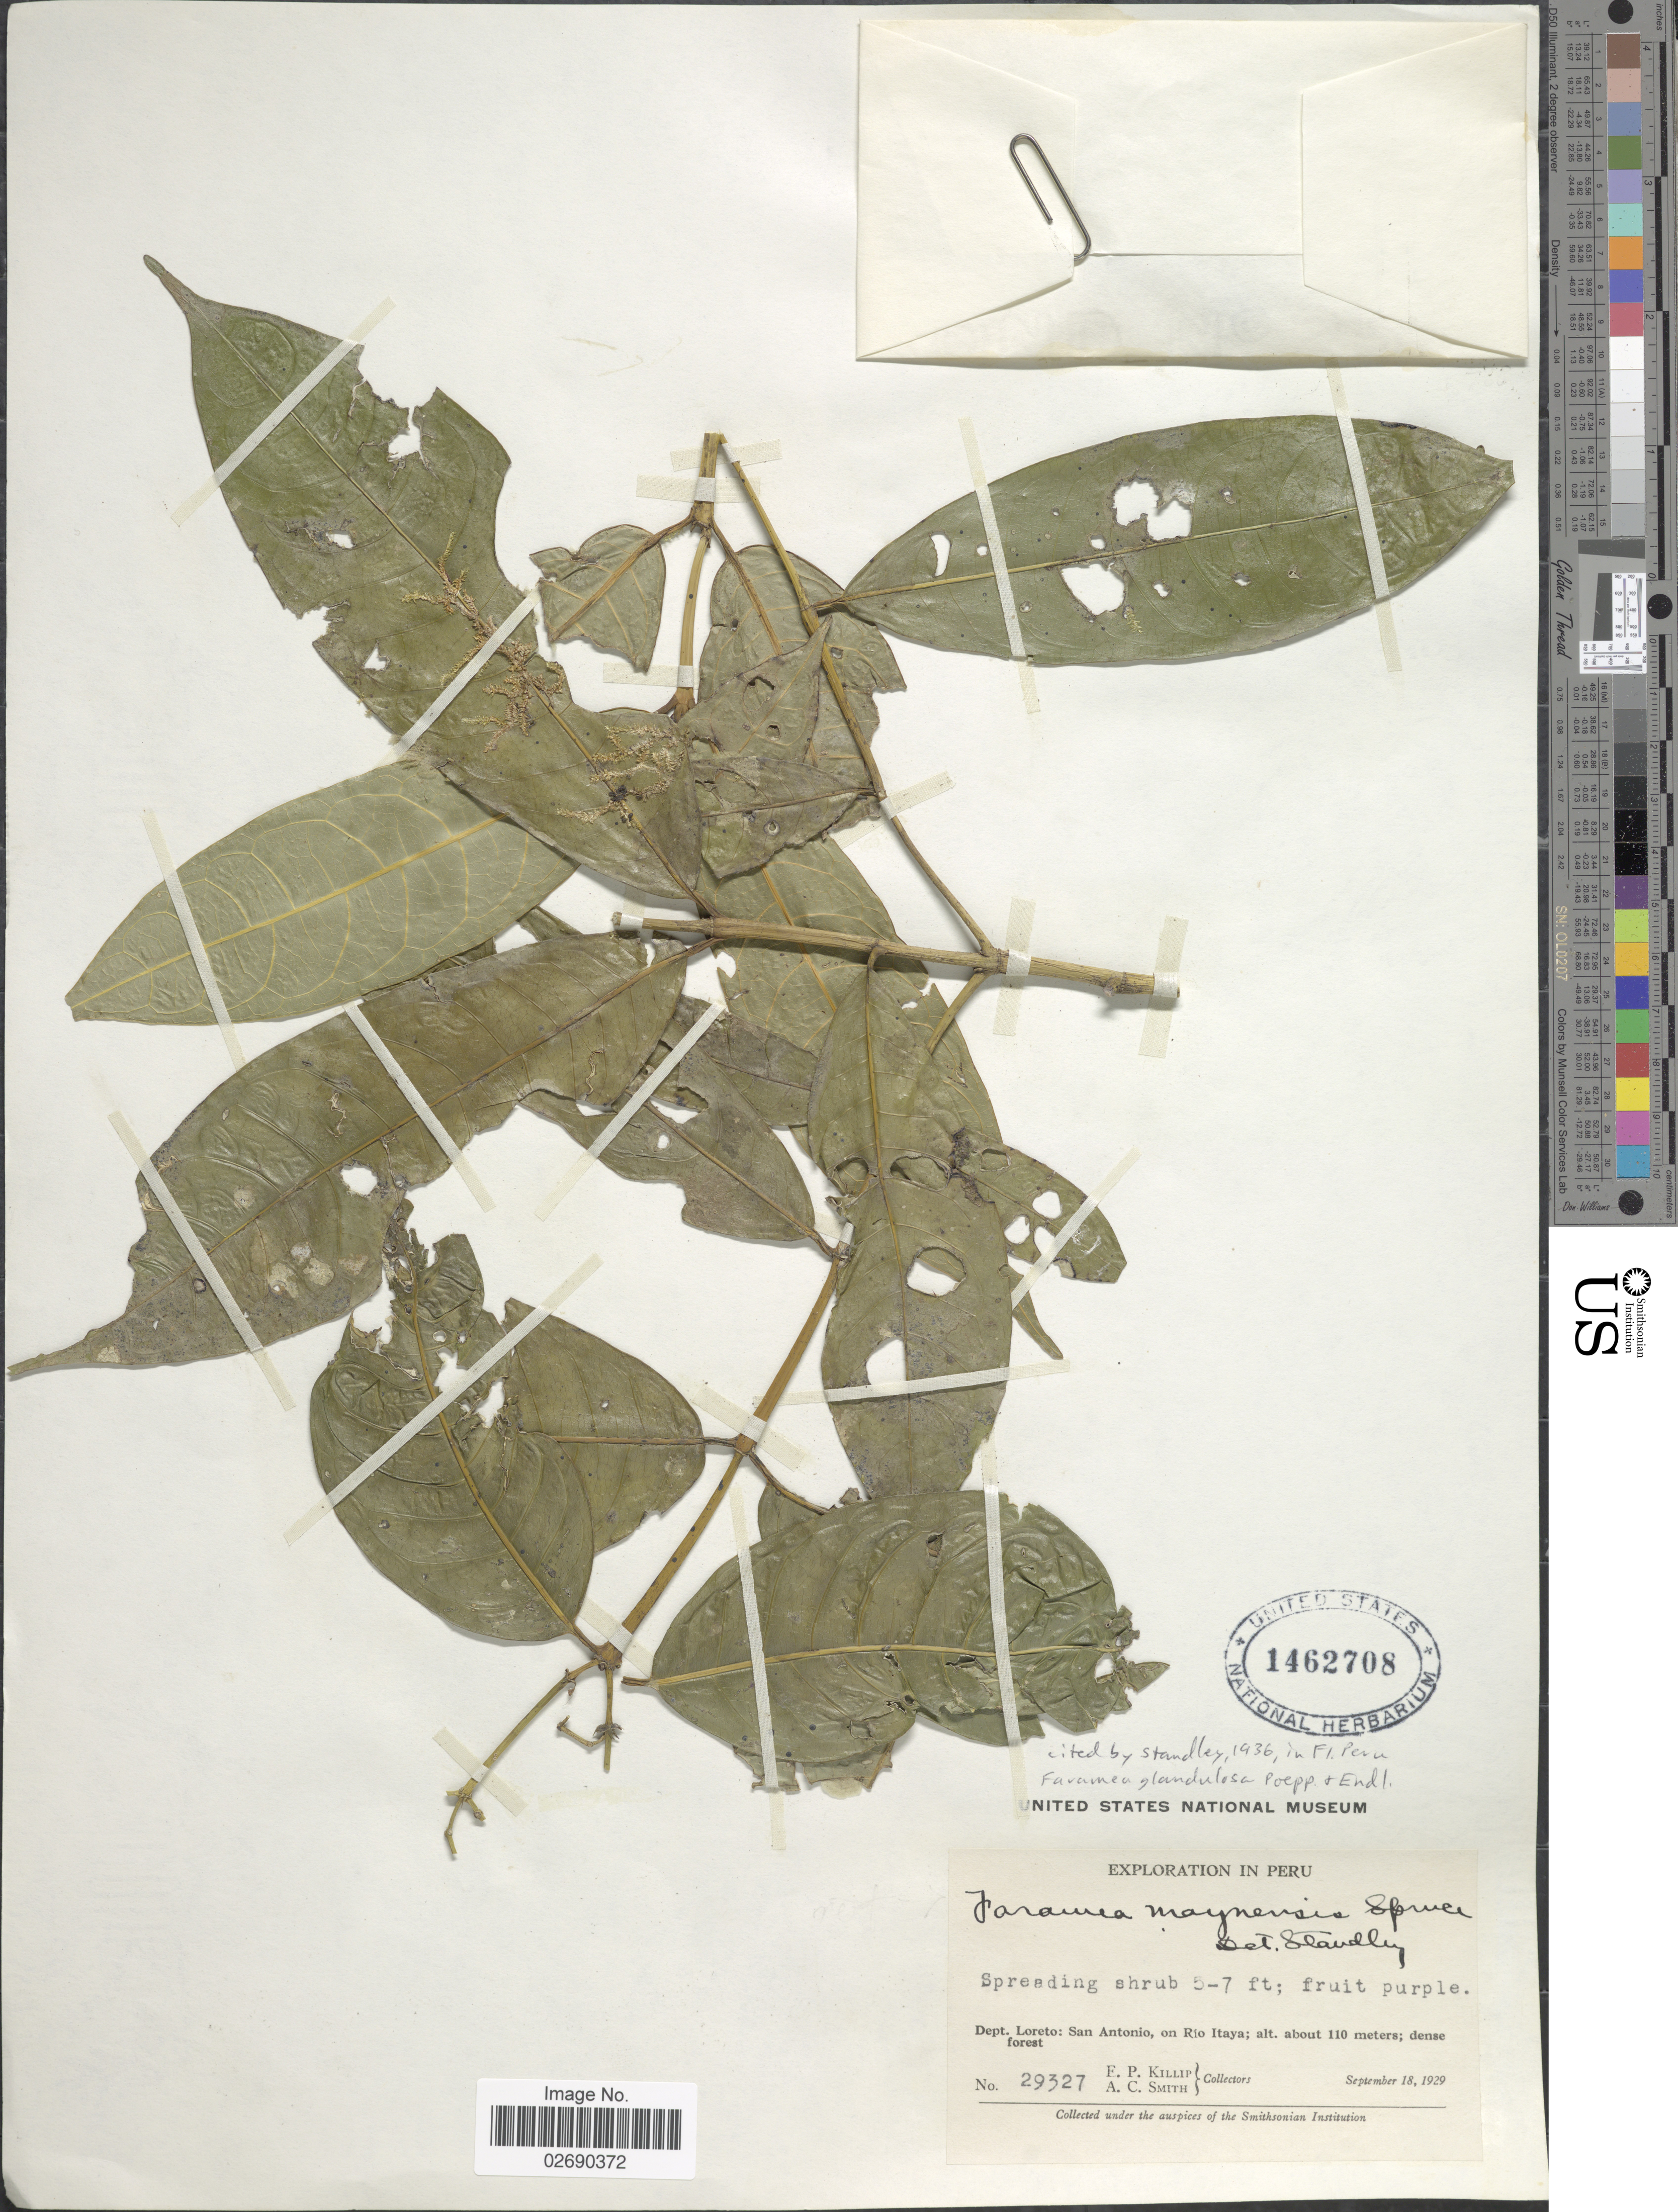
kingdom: Plantae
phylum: Tracheophyta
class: Magnoliopsida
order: Gentianales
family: Rubiaceae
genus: Faramea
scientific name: Faramea glandulosa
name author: Poepp.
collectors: E. P. Killip & A. C. Smith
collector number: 29327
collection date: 1929-09-18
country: Peru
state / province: Loreto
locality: Dept. Loreto; San Antonio, on Rio Itaya; dense forest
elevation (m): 110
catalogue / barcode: US 1462708